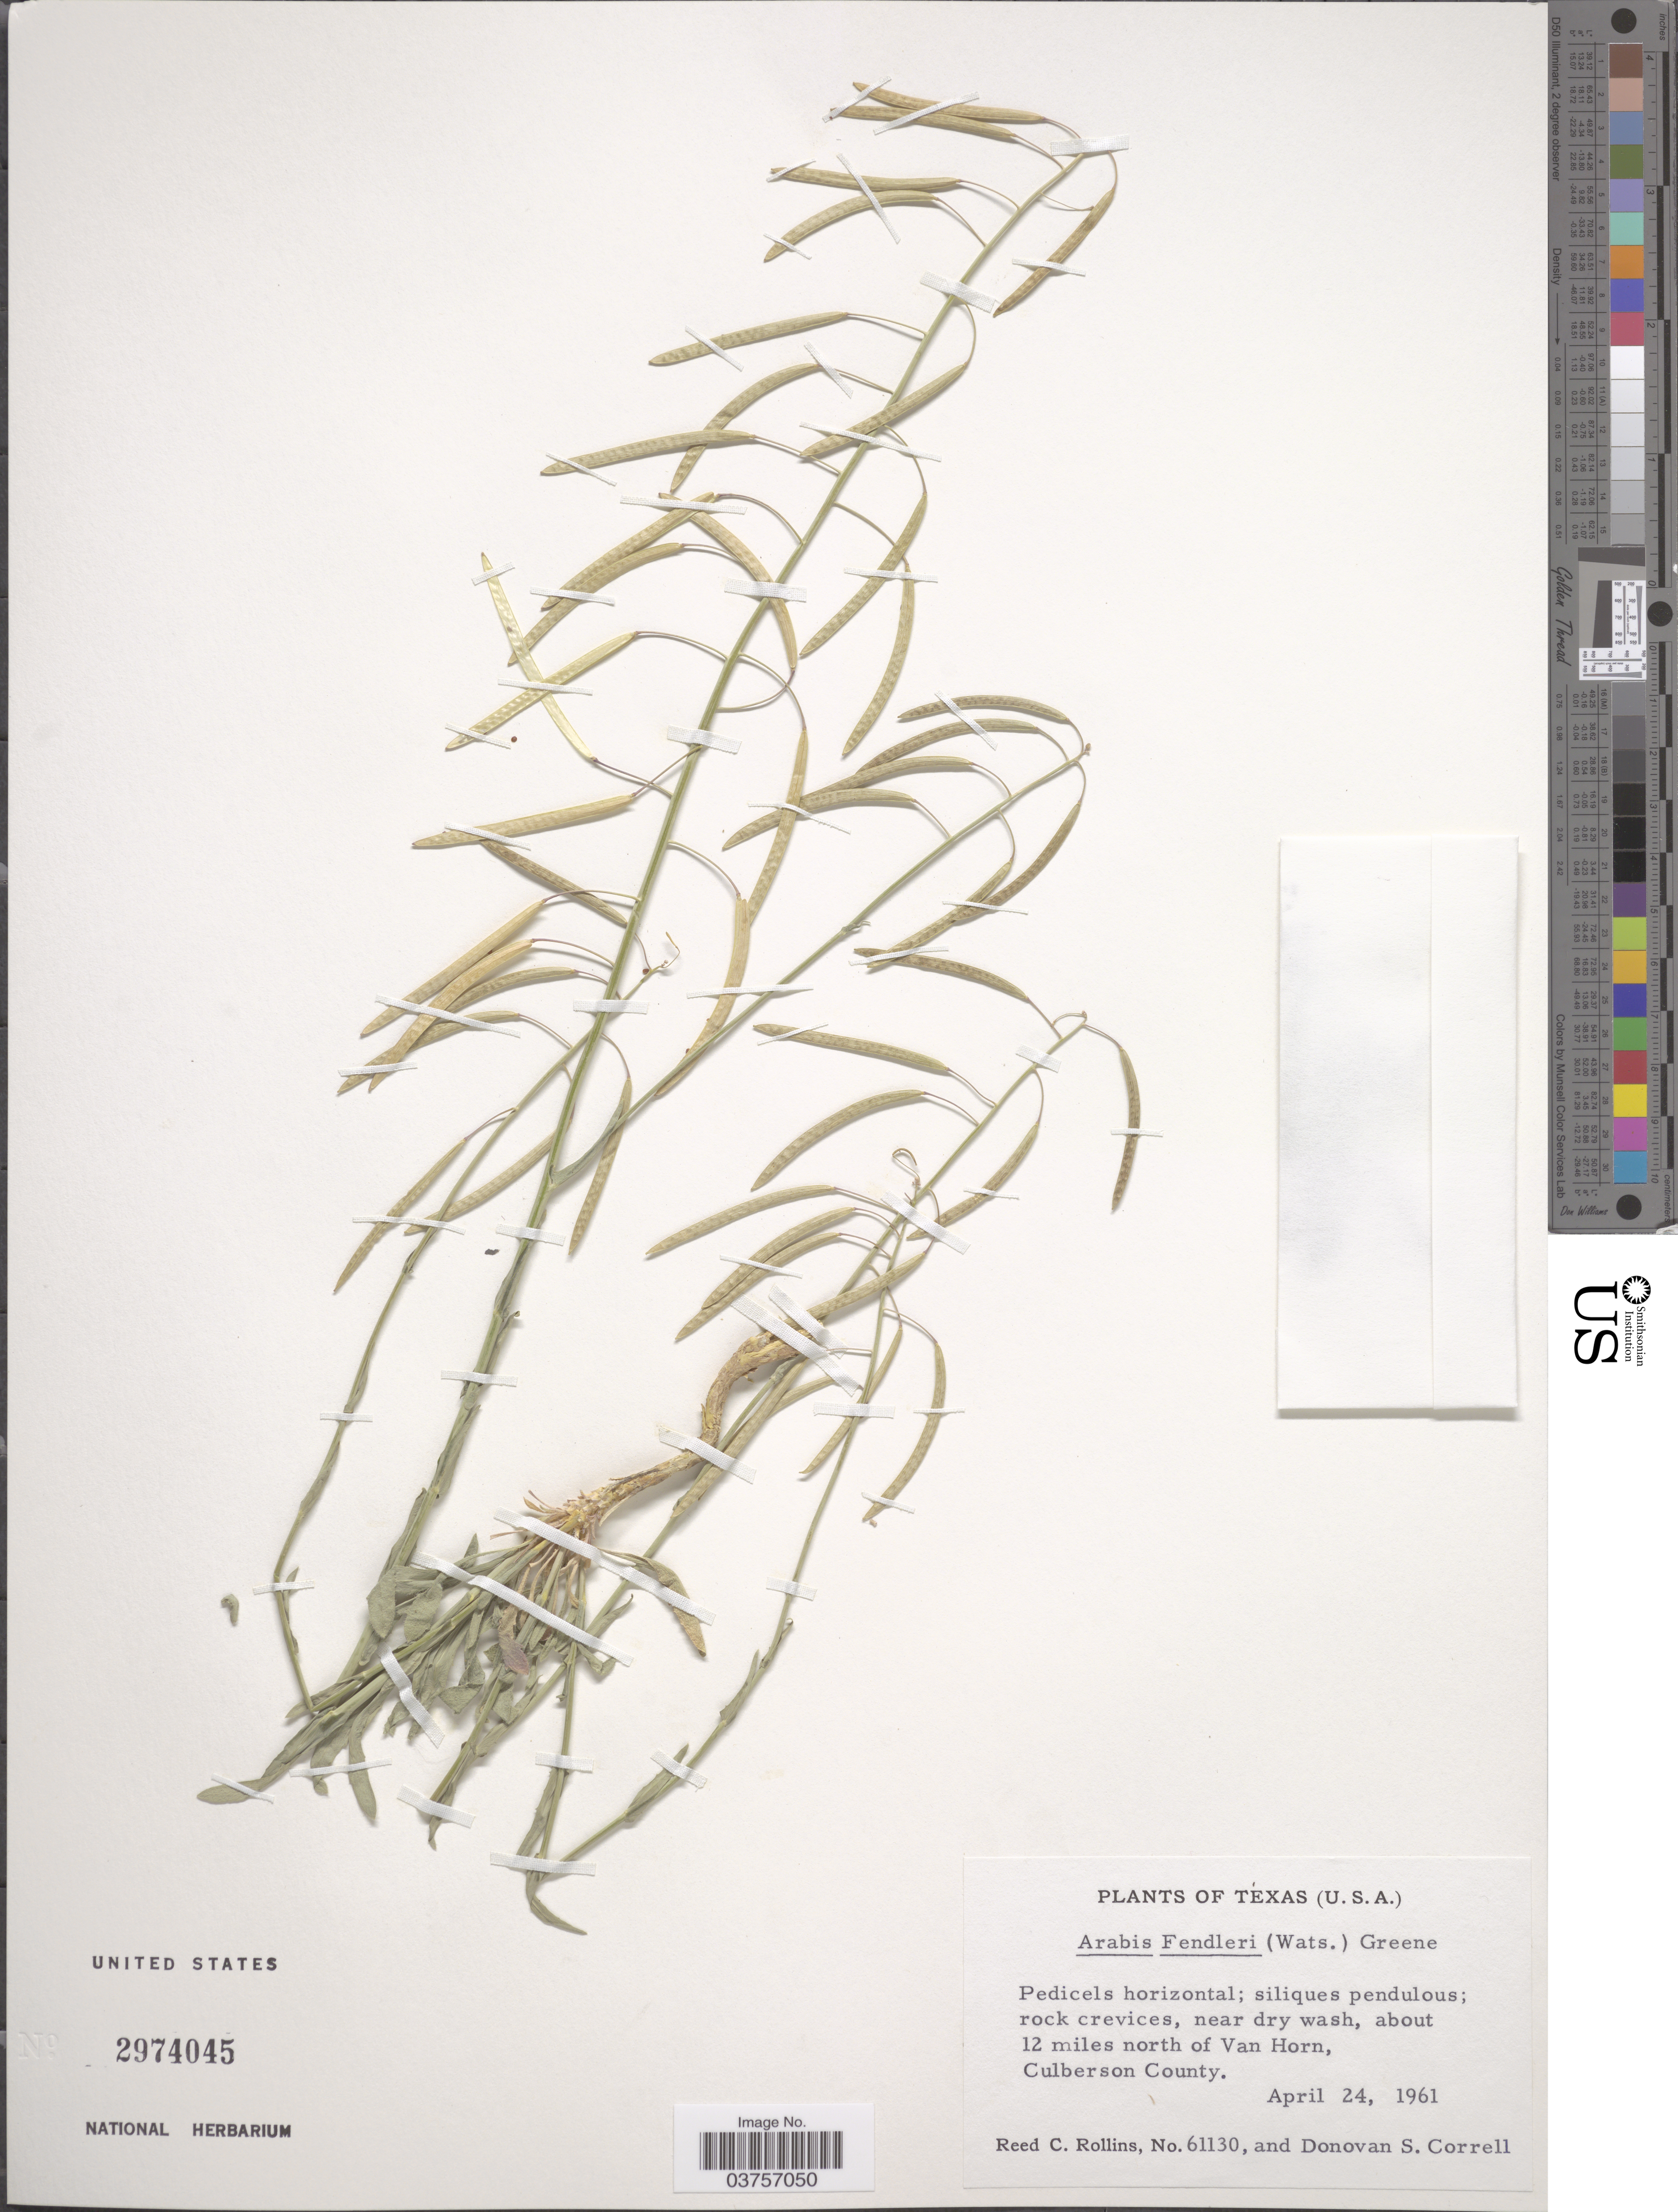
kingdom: Plantae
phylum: Tracheophyta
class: Magnoliopsida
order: Brassicales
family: Brassicaceae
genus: Arabis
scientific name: Arabis fendleri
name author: (S. Watson) Greene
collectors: R. C. Rollins & D. S. Correll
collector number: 61130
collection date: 1961-04-24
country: United States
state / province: Texas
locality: About 12 miles north of Van Horn, Culberson County.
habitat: rock crevices, near dry wash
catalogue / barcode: US 2974045